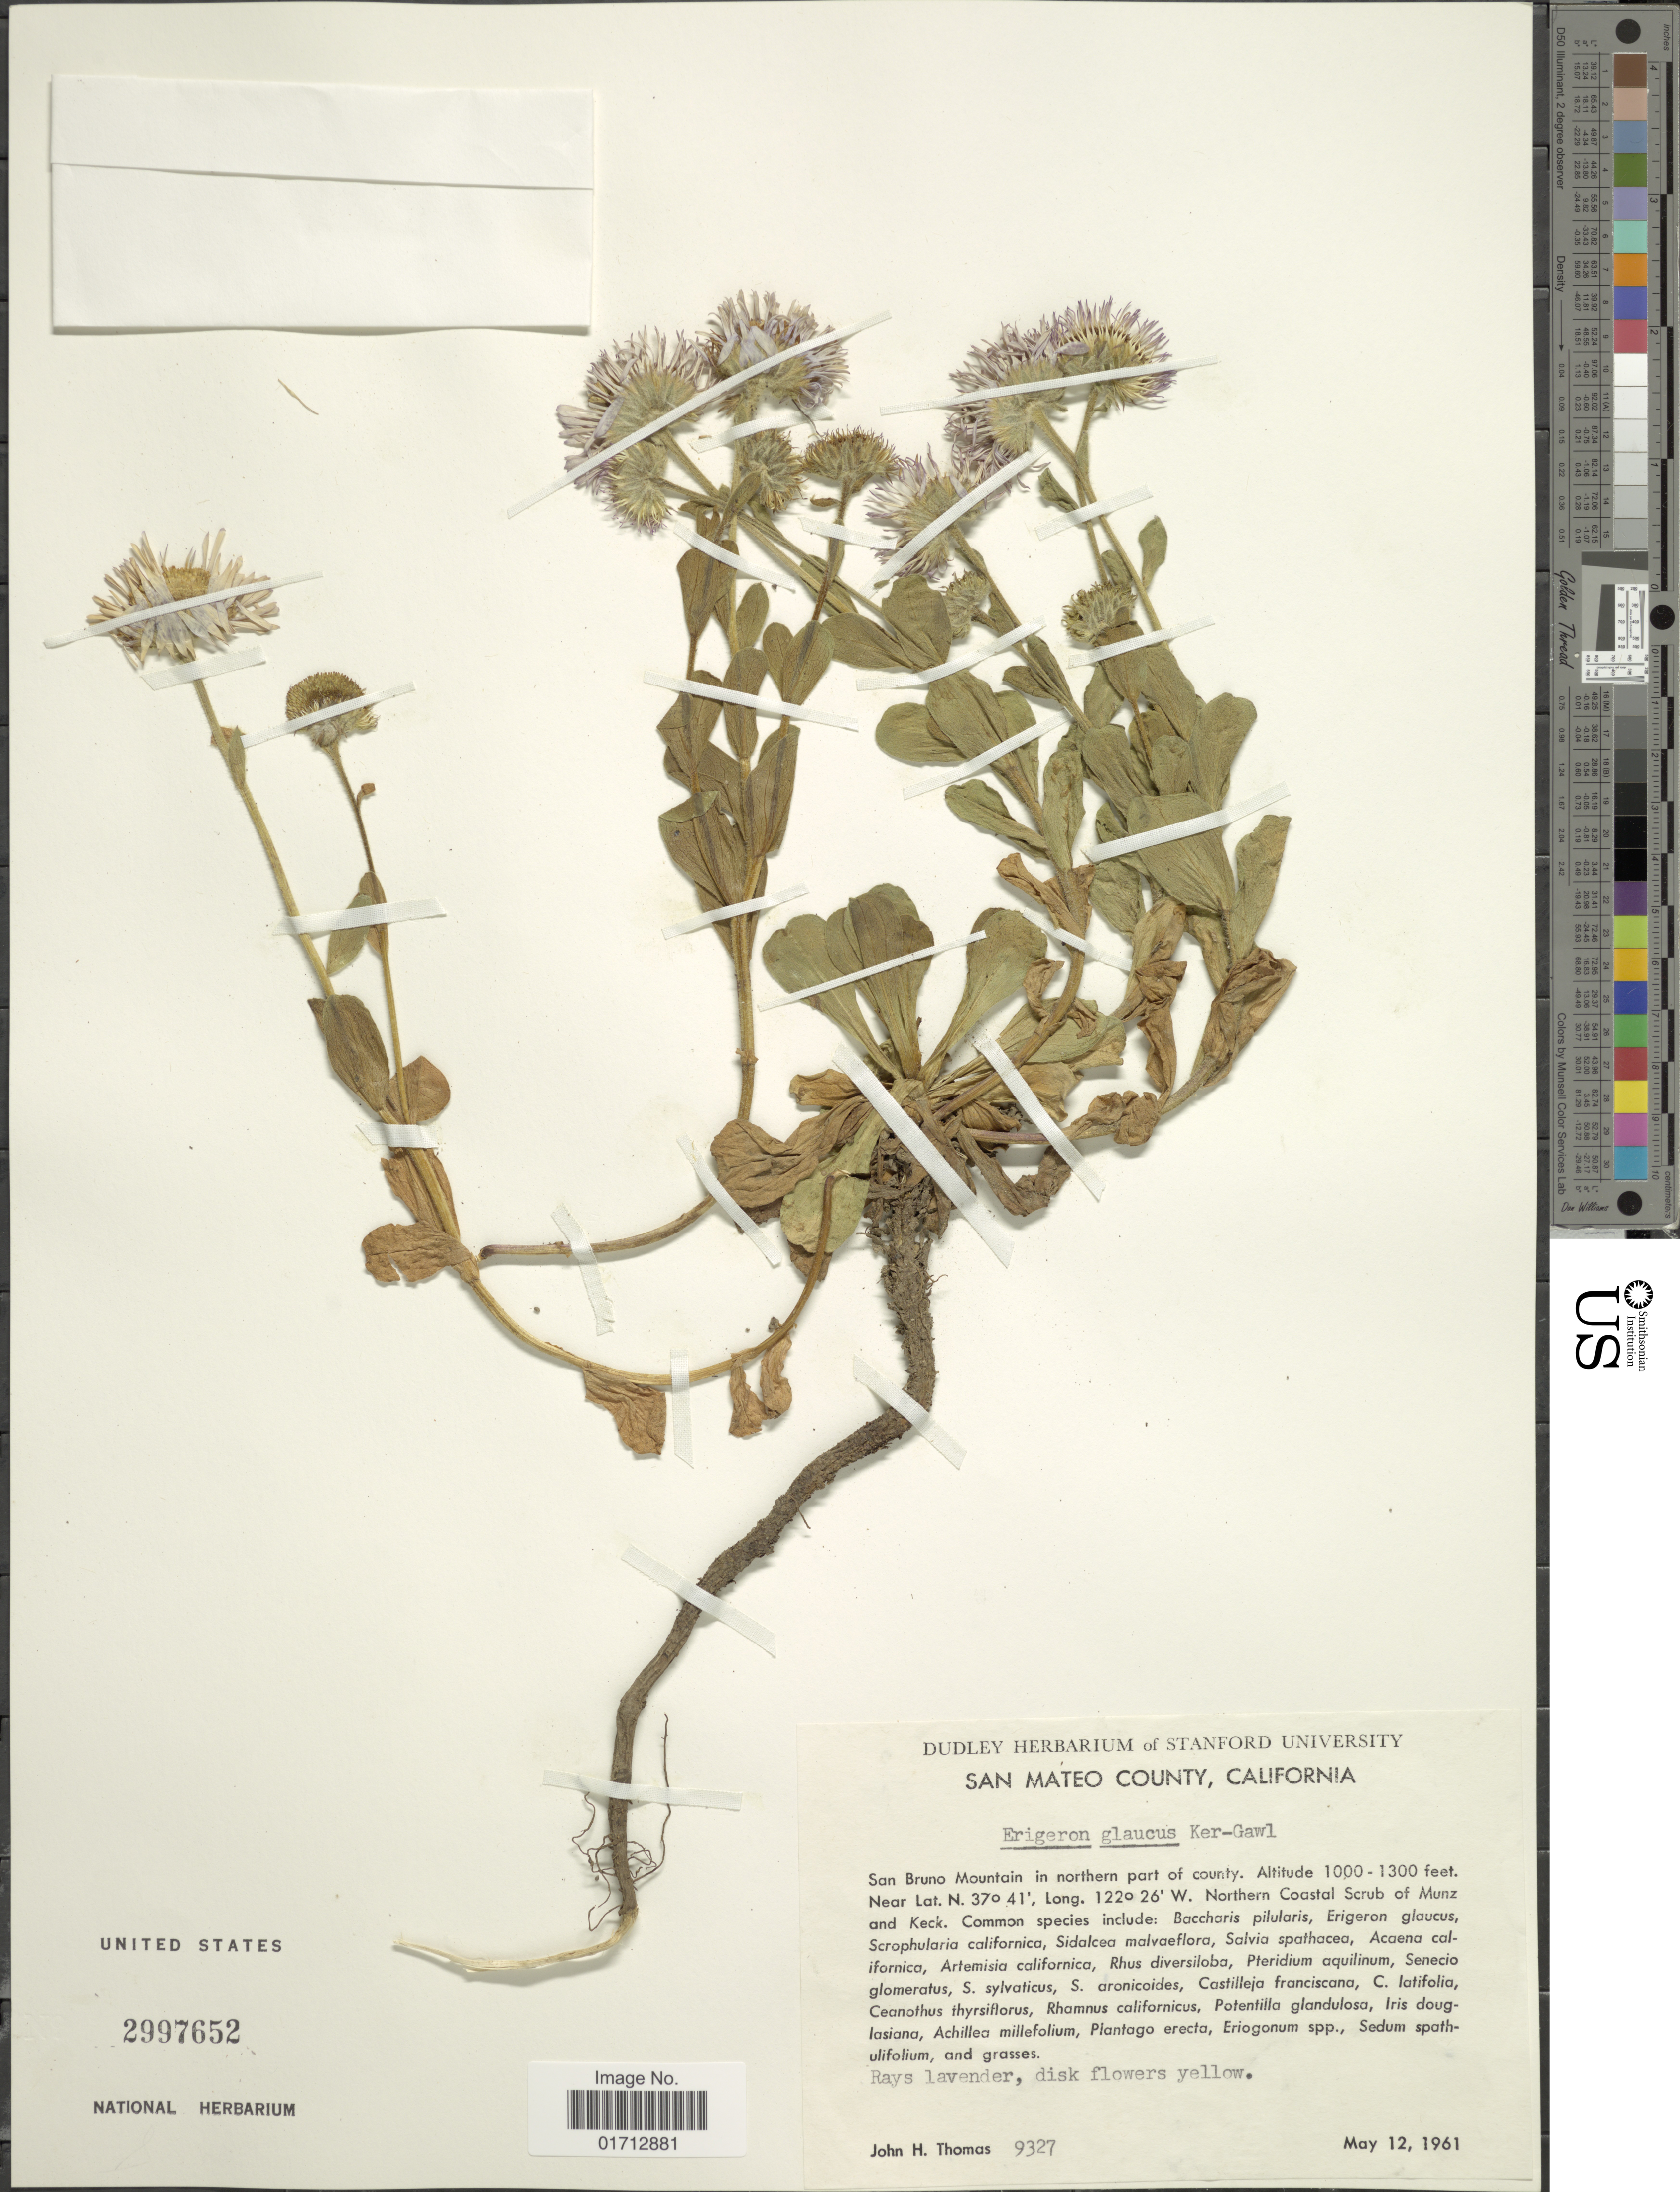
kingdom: Plantae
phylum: Tracheophyta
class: Magnoliopsida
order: Asterales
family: Asteraceae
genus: Erigeron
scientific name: Erigeron glaucus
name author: Ker Gawl.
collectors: J. H. Thomas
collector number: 9327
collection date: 1961-05-12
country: United States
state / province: California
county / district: San Mateo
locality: San Mateo County, San Bruno Mountain in northern part of county. Northern Scrub of Munz and Keck.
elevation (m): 305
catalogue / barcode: US 2997652